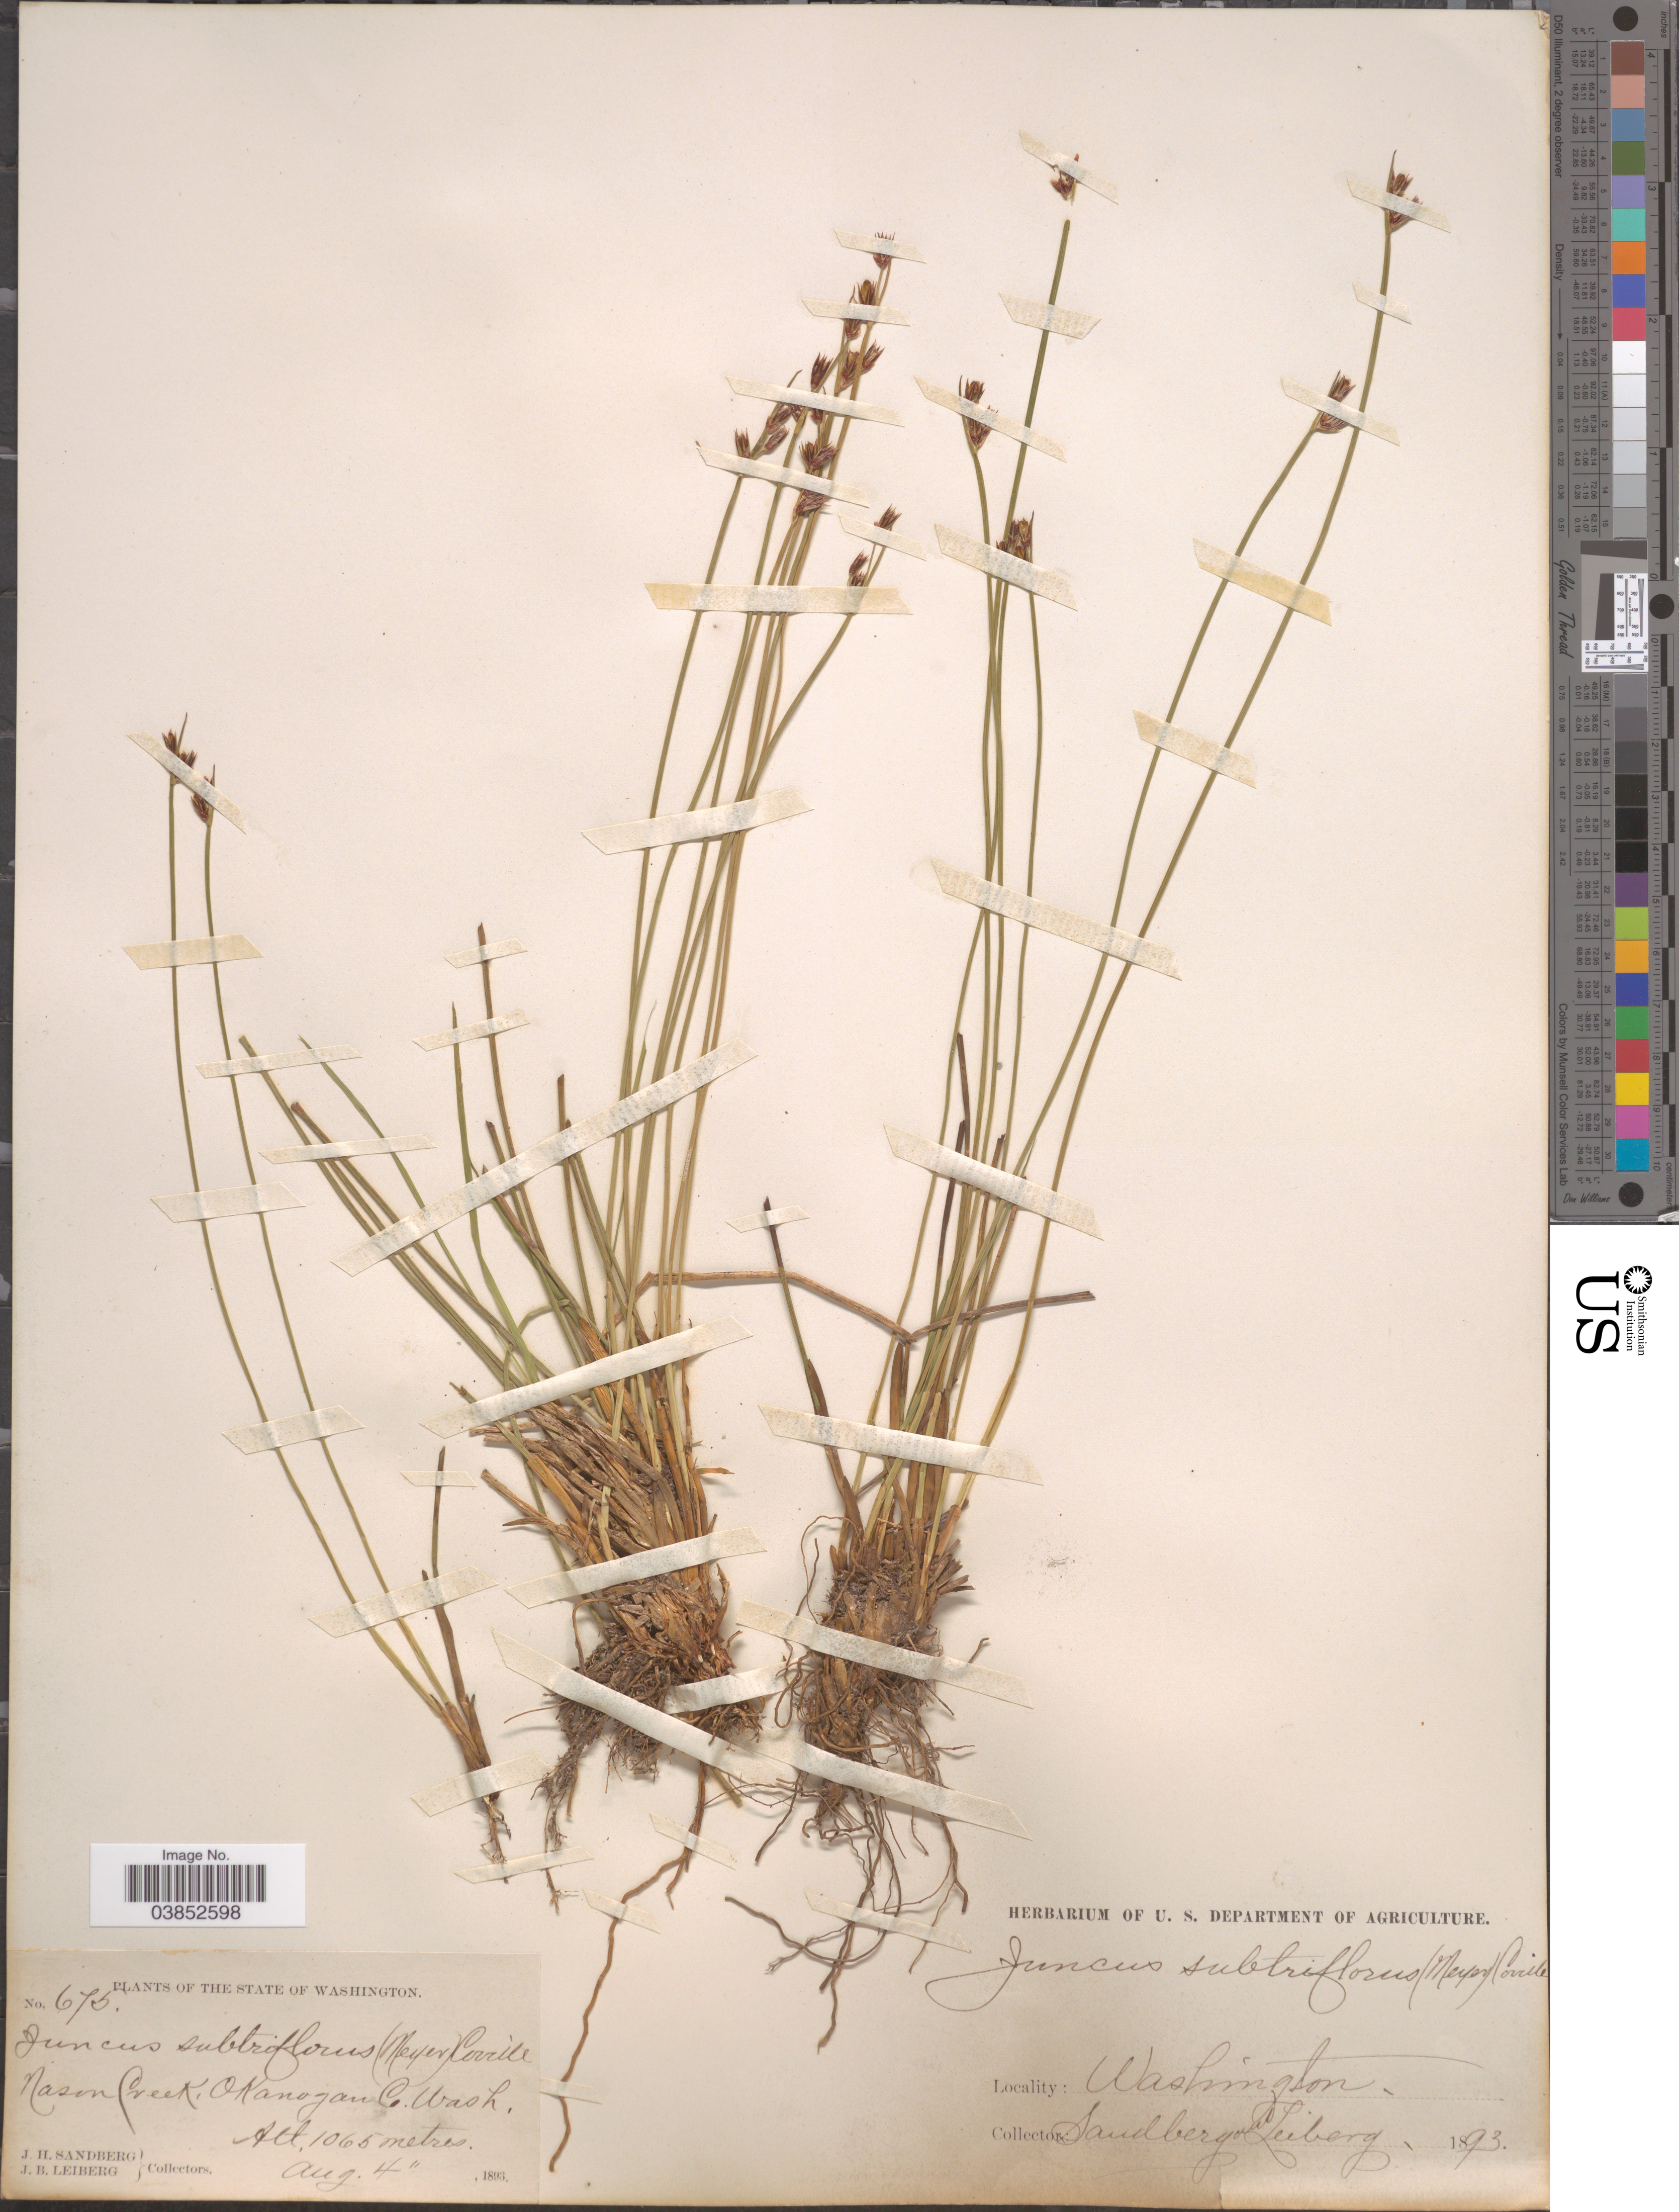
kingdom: Plantae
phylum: Tracheophyta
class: Liliopsida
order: Poales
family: Juncaceae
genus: Juncus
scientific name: Juncus drummondii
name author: E. Mey.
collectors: J. H. Sandberg & J. B. Leiberg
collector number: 675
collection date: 1893-08-04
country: United States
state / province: Washington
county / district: Okanogan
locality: Nason Creek. Okanogan Co.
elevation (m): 1065